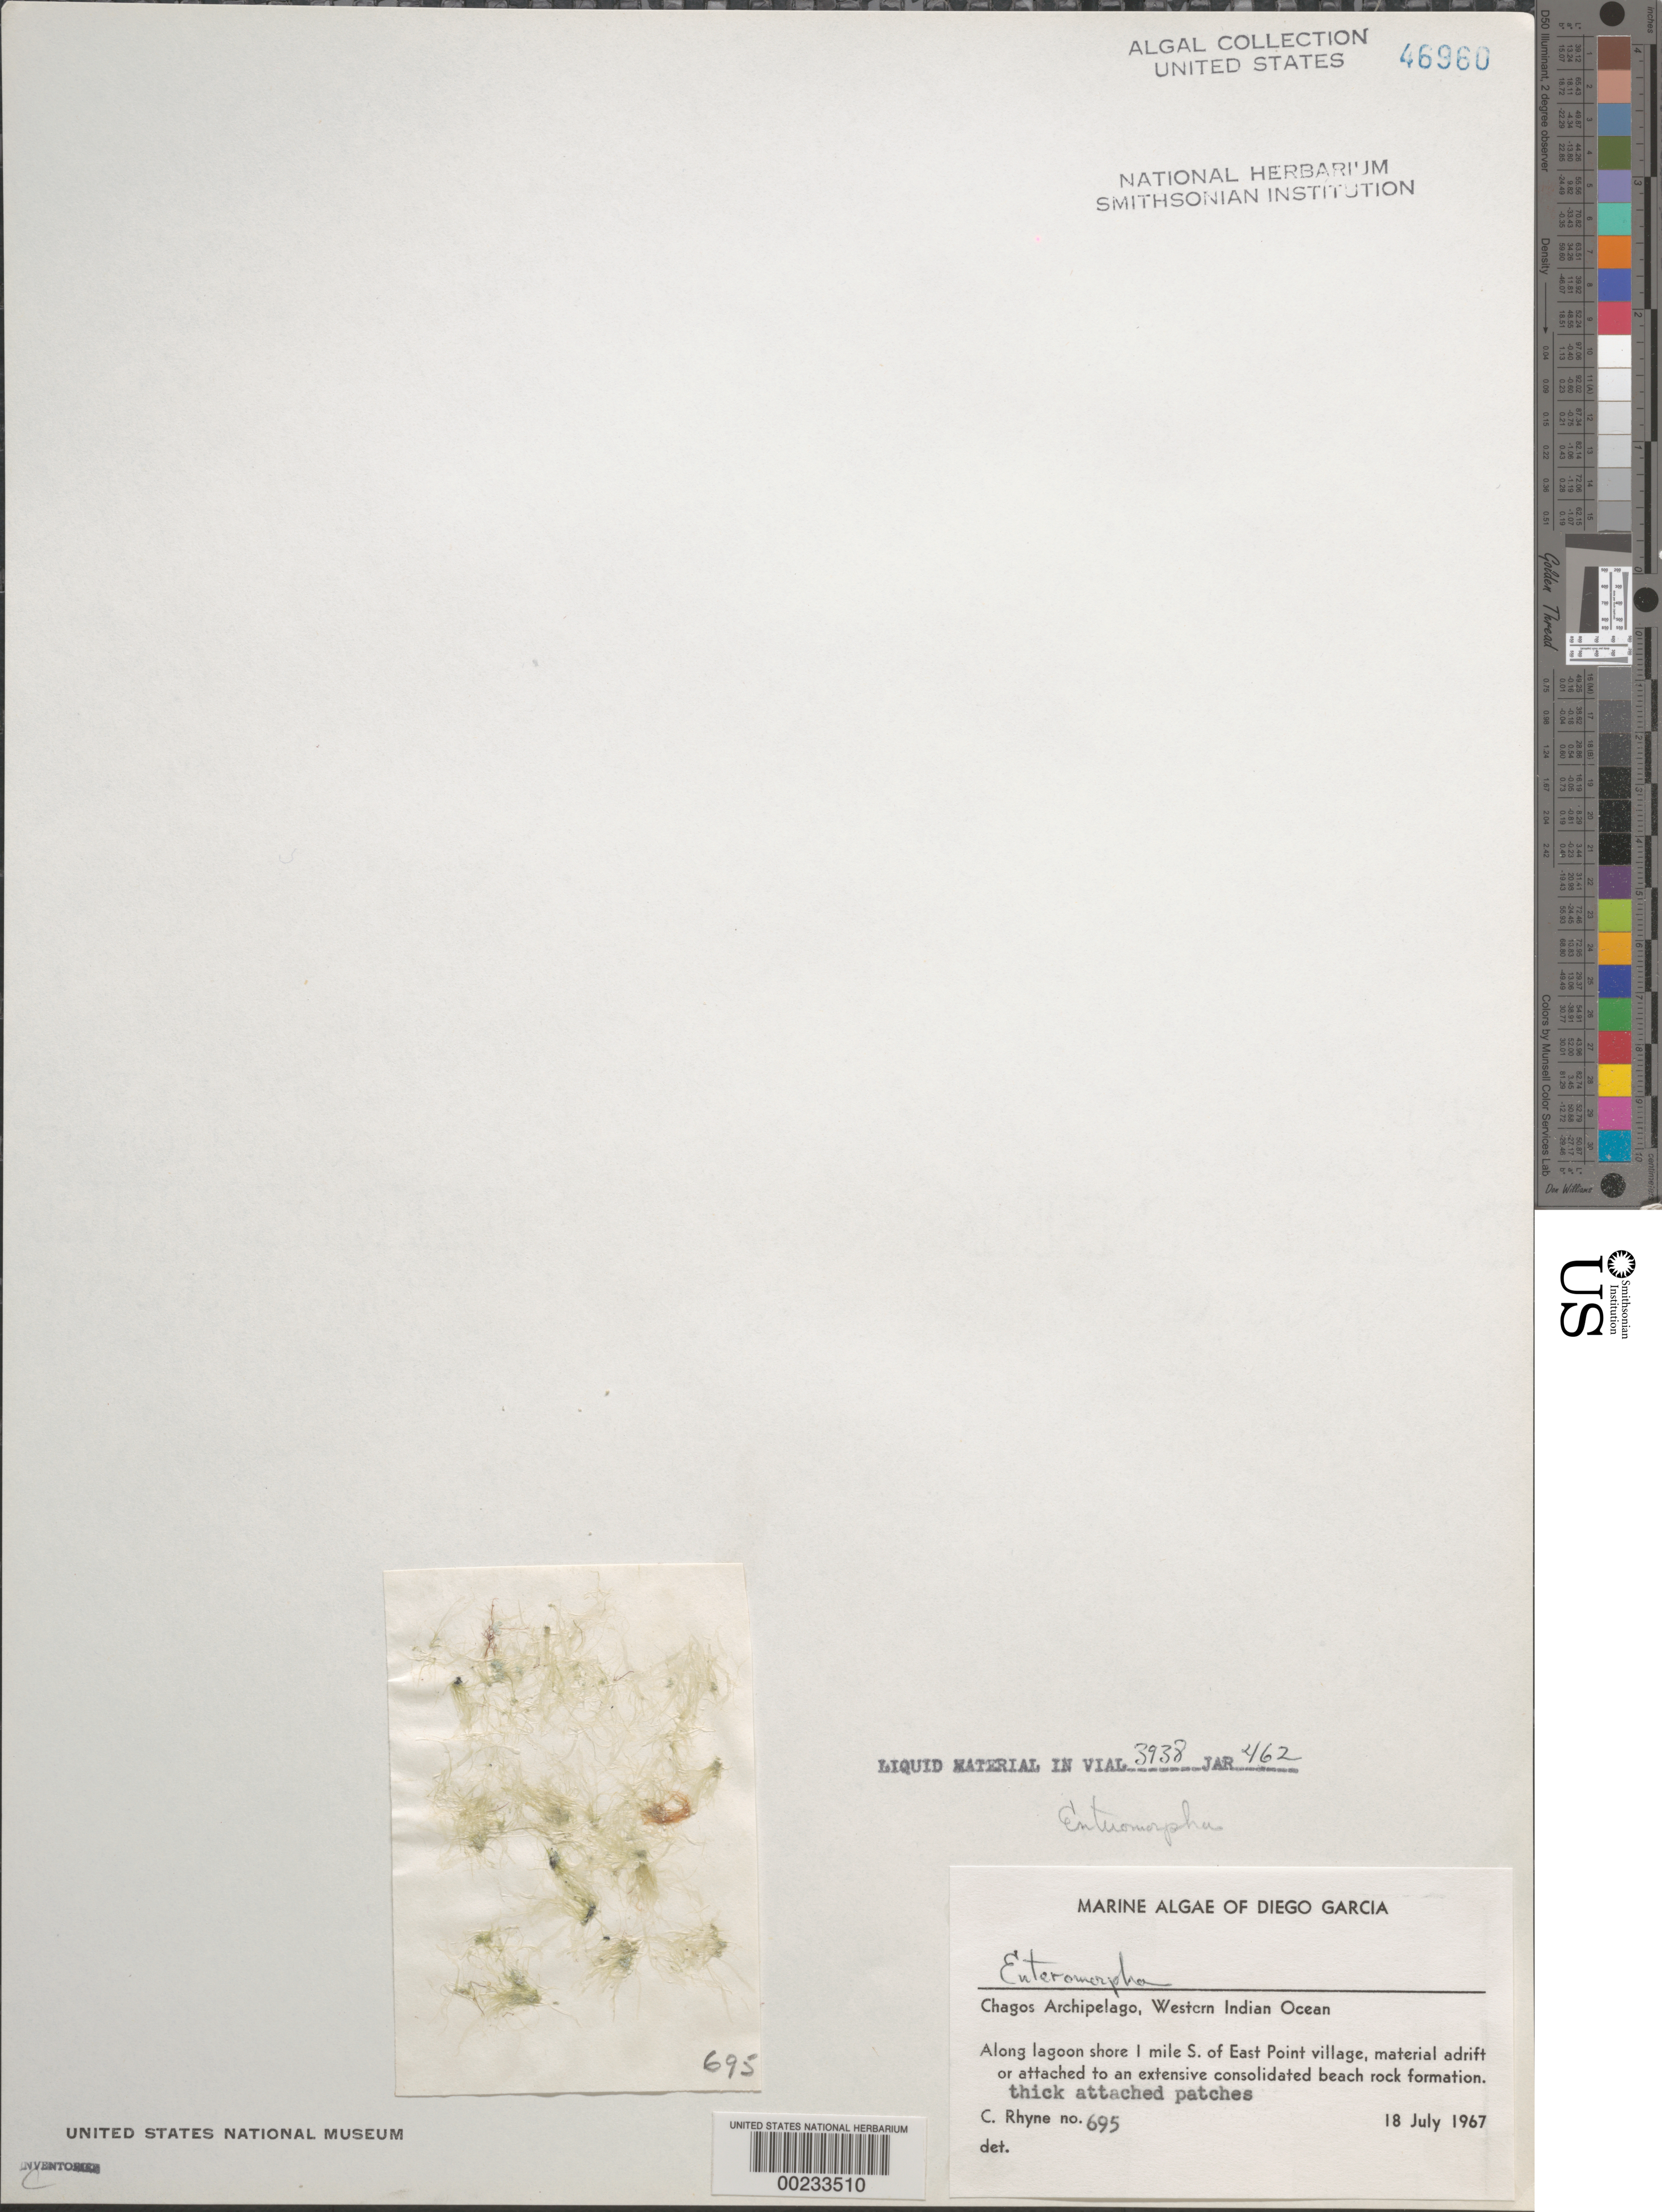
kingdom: Plantae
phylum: Chlorophyta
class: Ulvophyceae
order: Ulvales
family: Ulvaceae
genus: Ulva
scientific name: Ulva sp.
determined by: Algae name updating Project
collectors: C. Rhyne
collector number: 695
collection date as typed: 18 Jul 1967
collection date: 1967-07-18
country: British Indian Ocean Territory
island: Diego Garcia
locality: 1 mile south of East Point Village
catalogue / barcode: US 46960